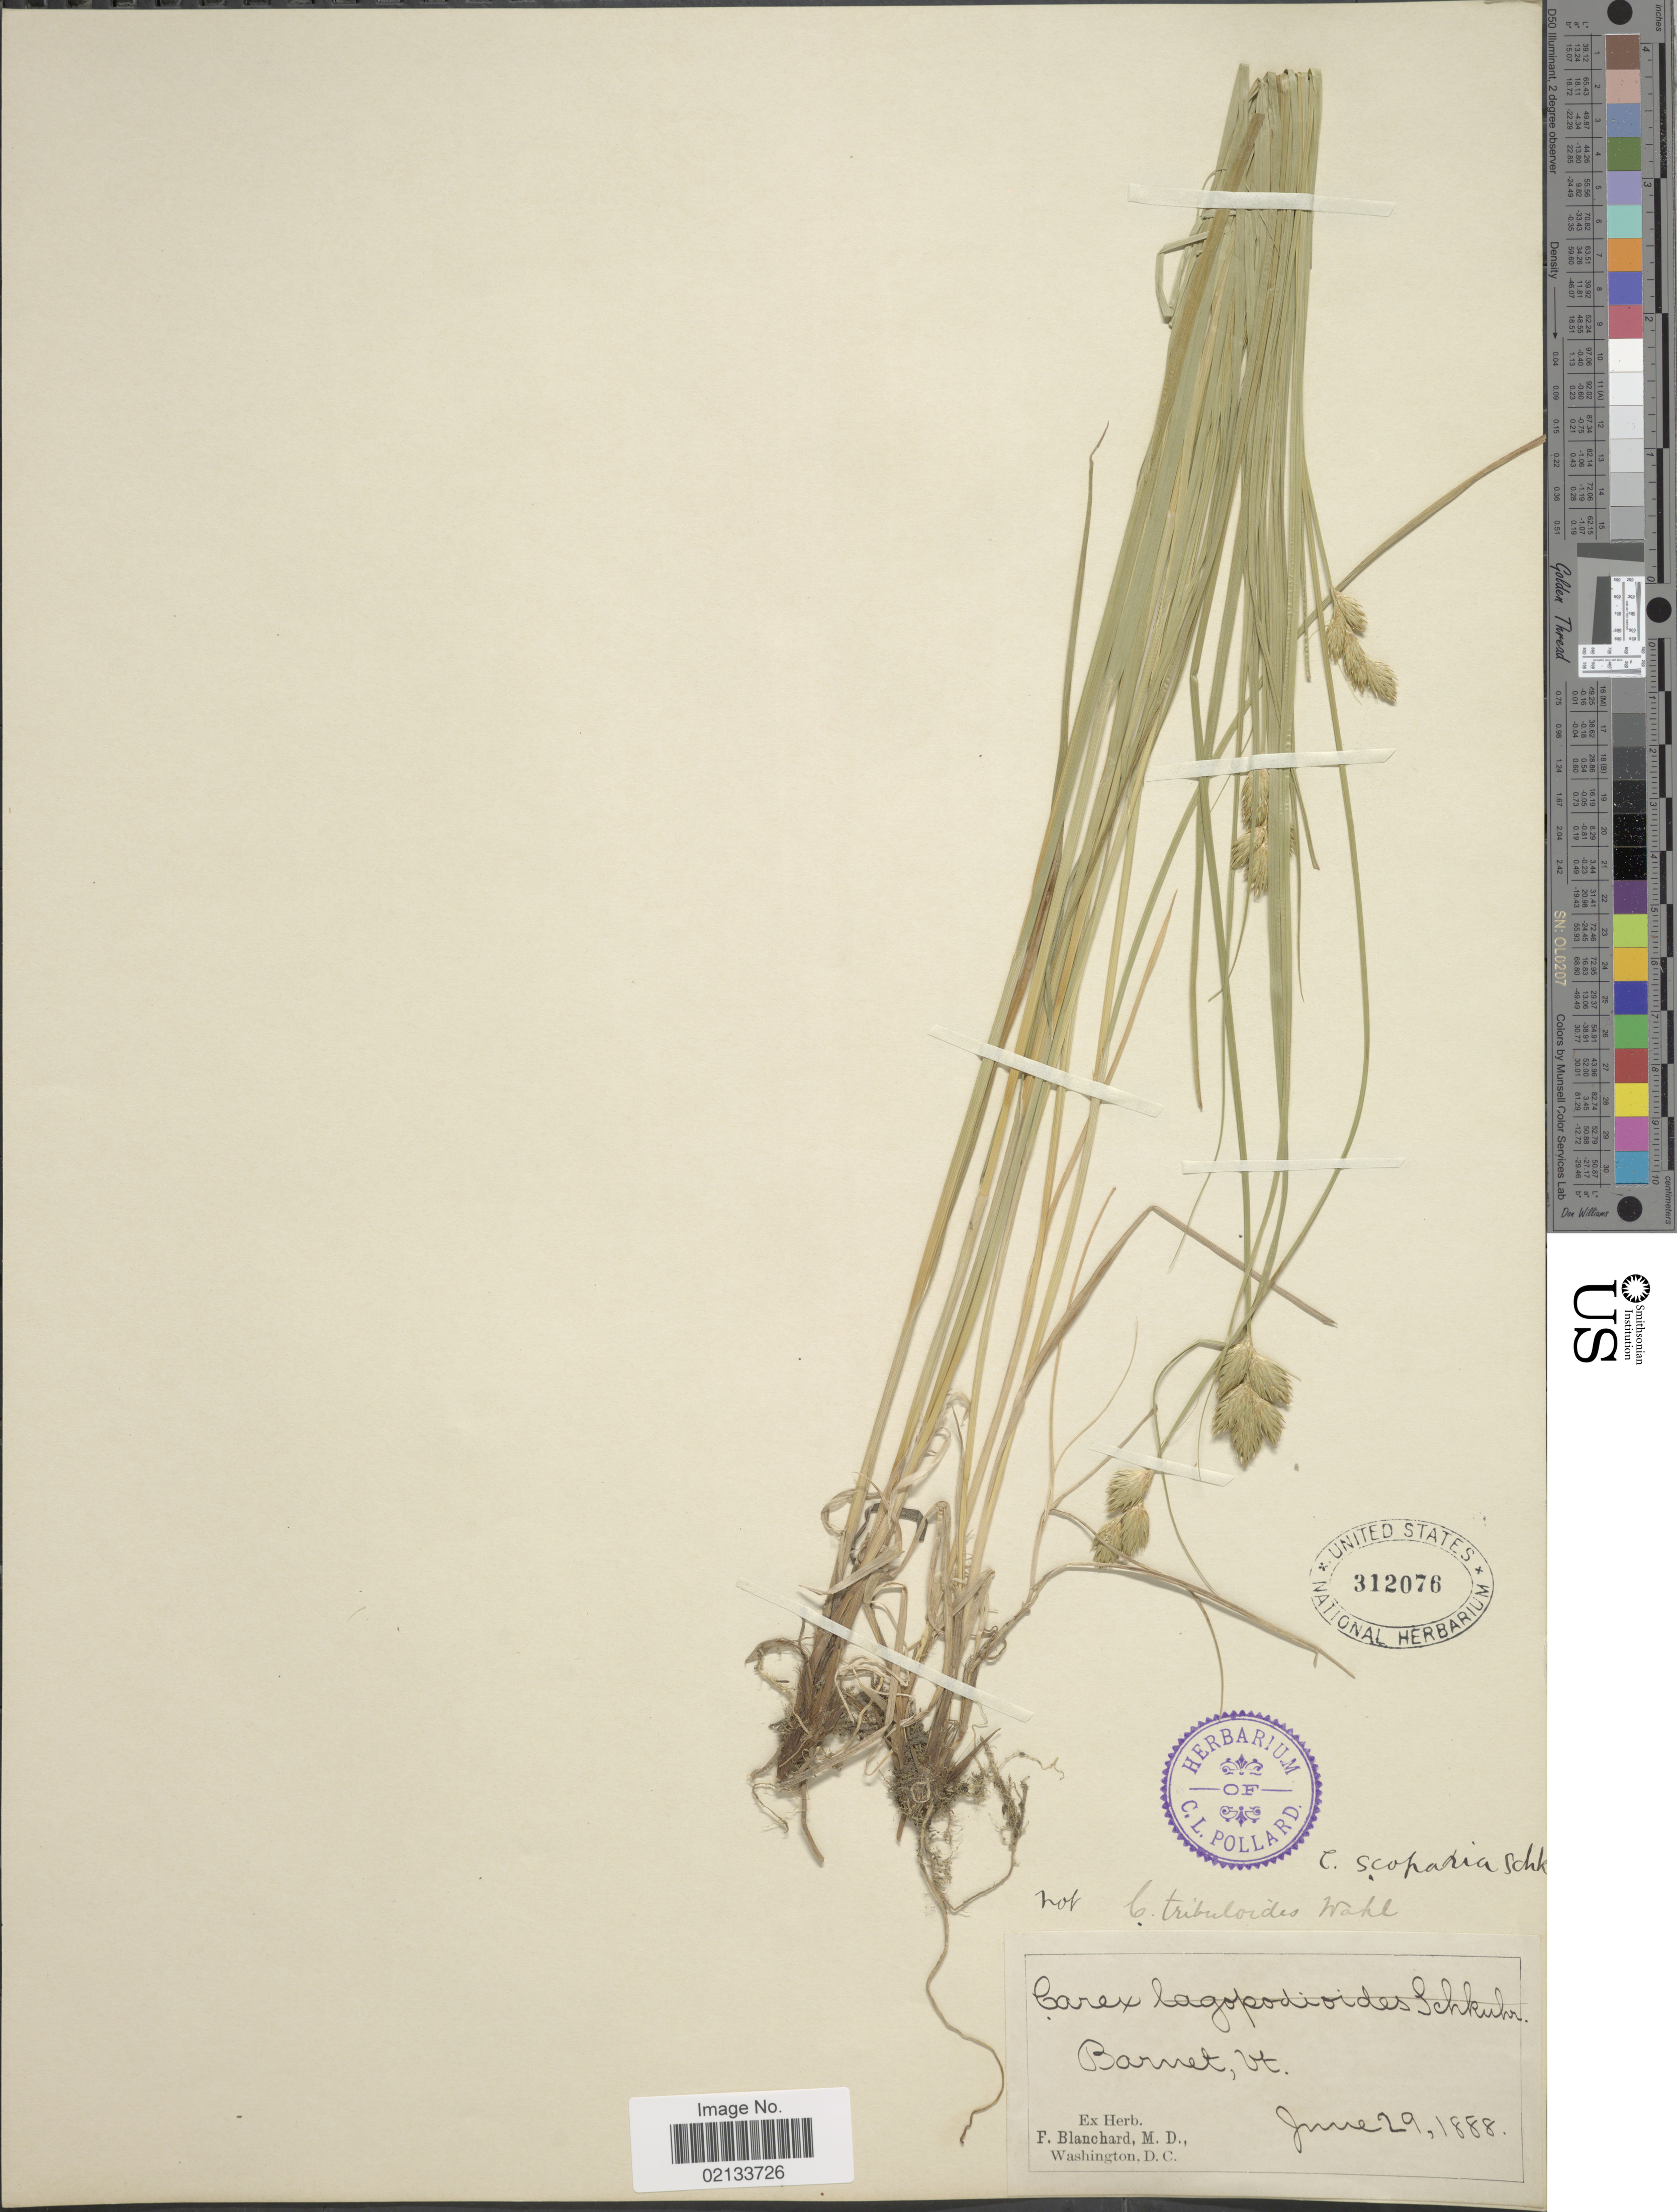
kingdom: Plantae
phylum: Tracheophyta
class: Liliopsida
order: Poales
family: Cyperaceae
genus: Carex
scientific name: Carex scoparia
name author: Schkuhr ex Willd.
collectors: ex herb. F. Blanchard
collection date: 1888-06-29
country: United States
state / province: Vermont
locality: Barnet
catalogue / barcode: US 312076